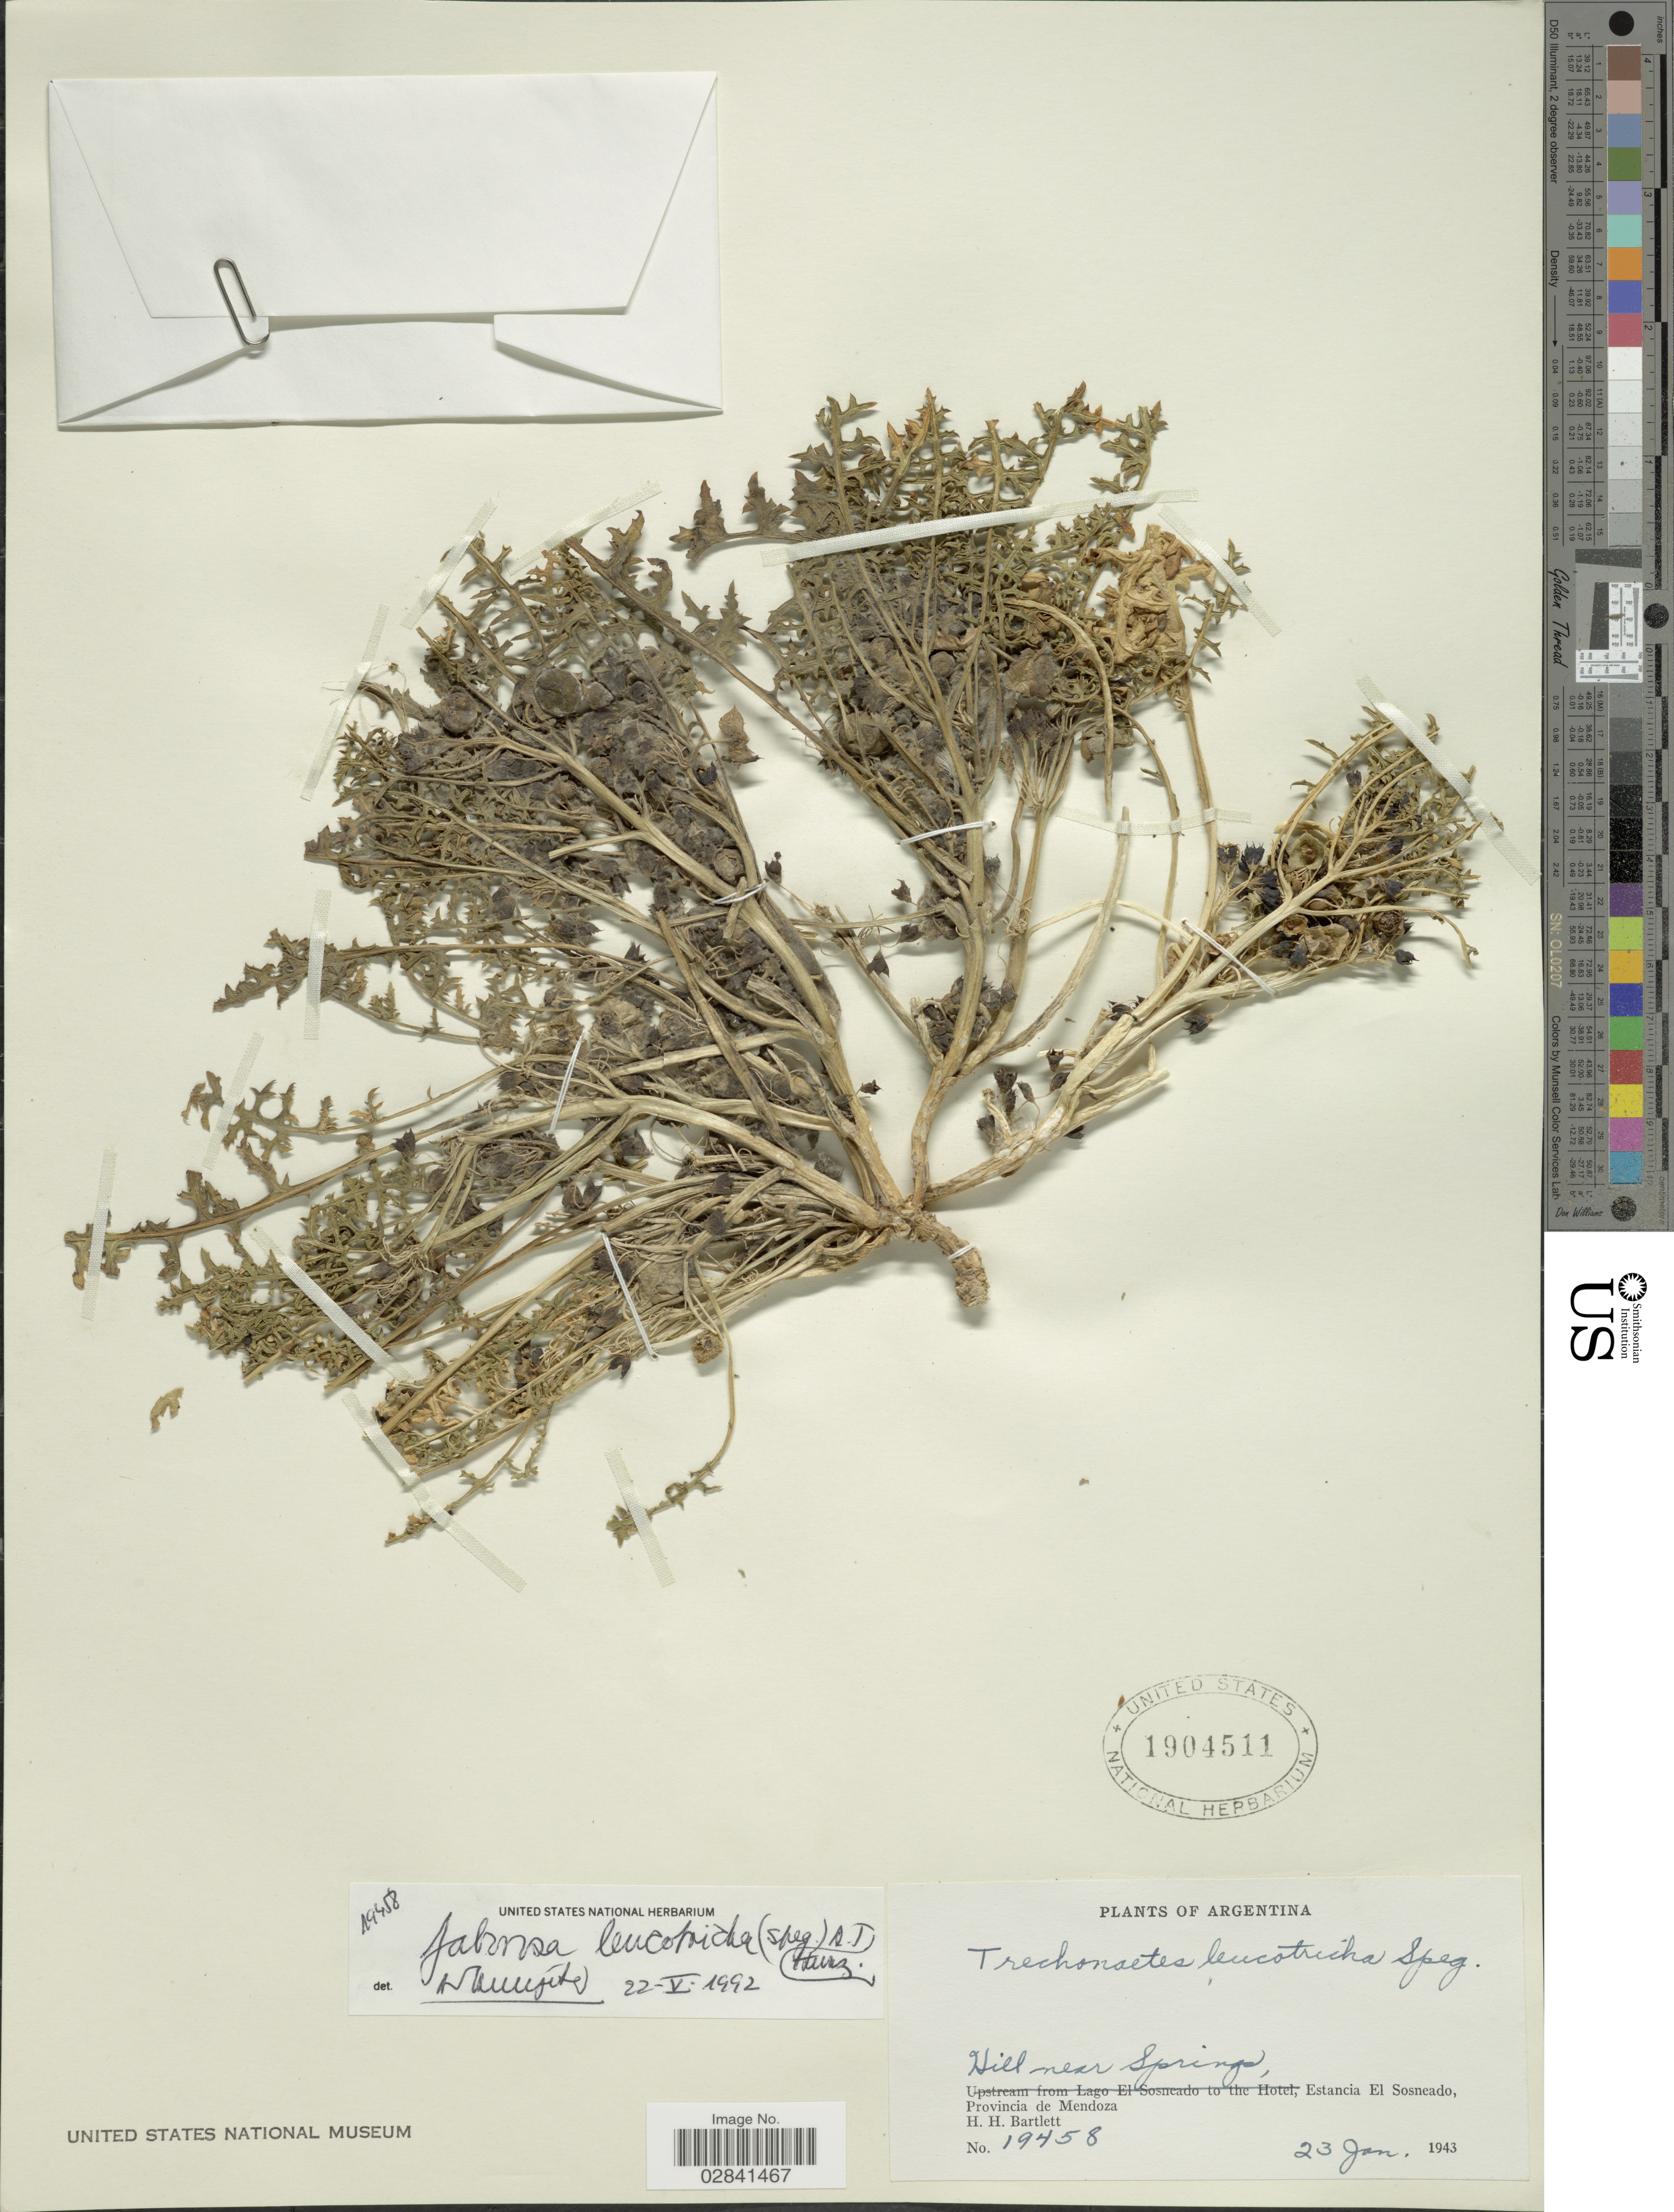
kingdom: Plantae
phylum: Tracheophyta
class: Magnoliopsida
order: Solanales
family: Solanaceae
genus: Jaborosa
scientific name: Jaborosa leucotricha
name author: (Speg.) Hunz.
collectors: H. H. Bartlett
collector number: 19458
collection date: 1943-01-23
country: Argentina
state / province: Mendoza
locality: Hill near Springs, Estancia El Sosneado.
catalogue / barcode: US 1904511